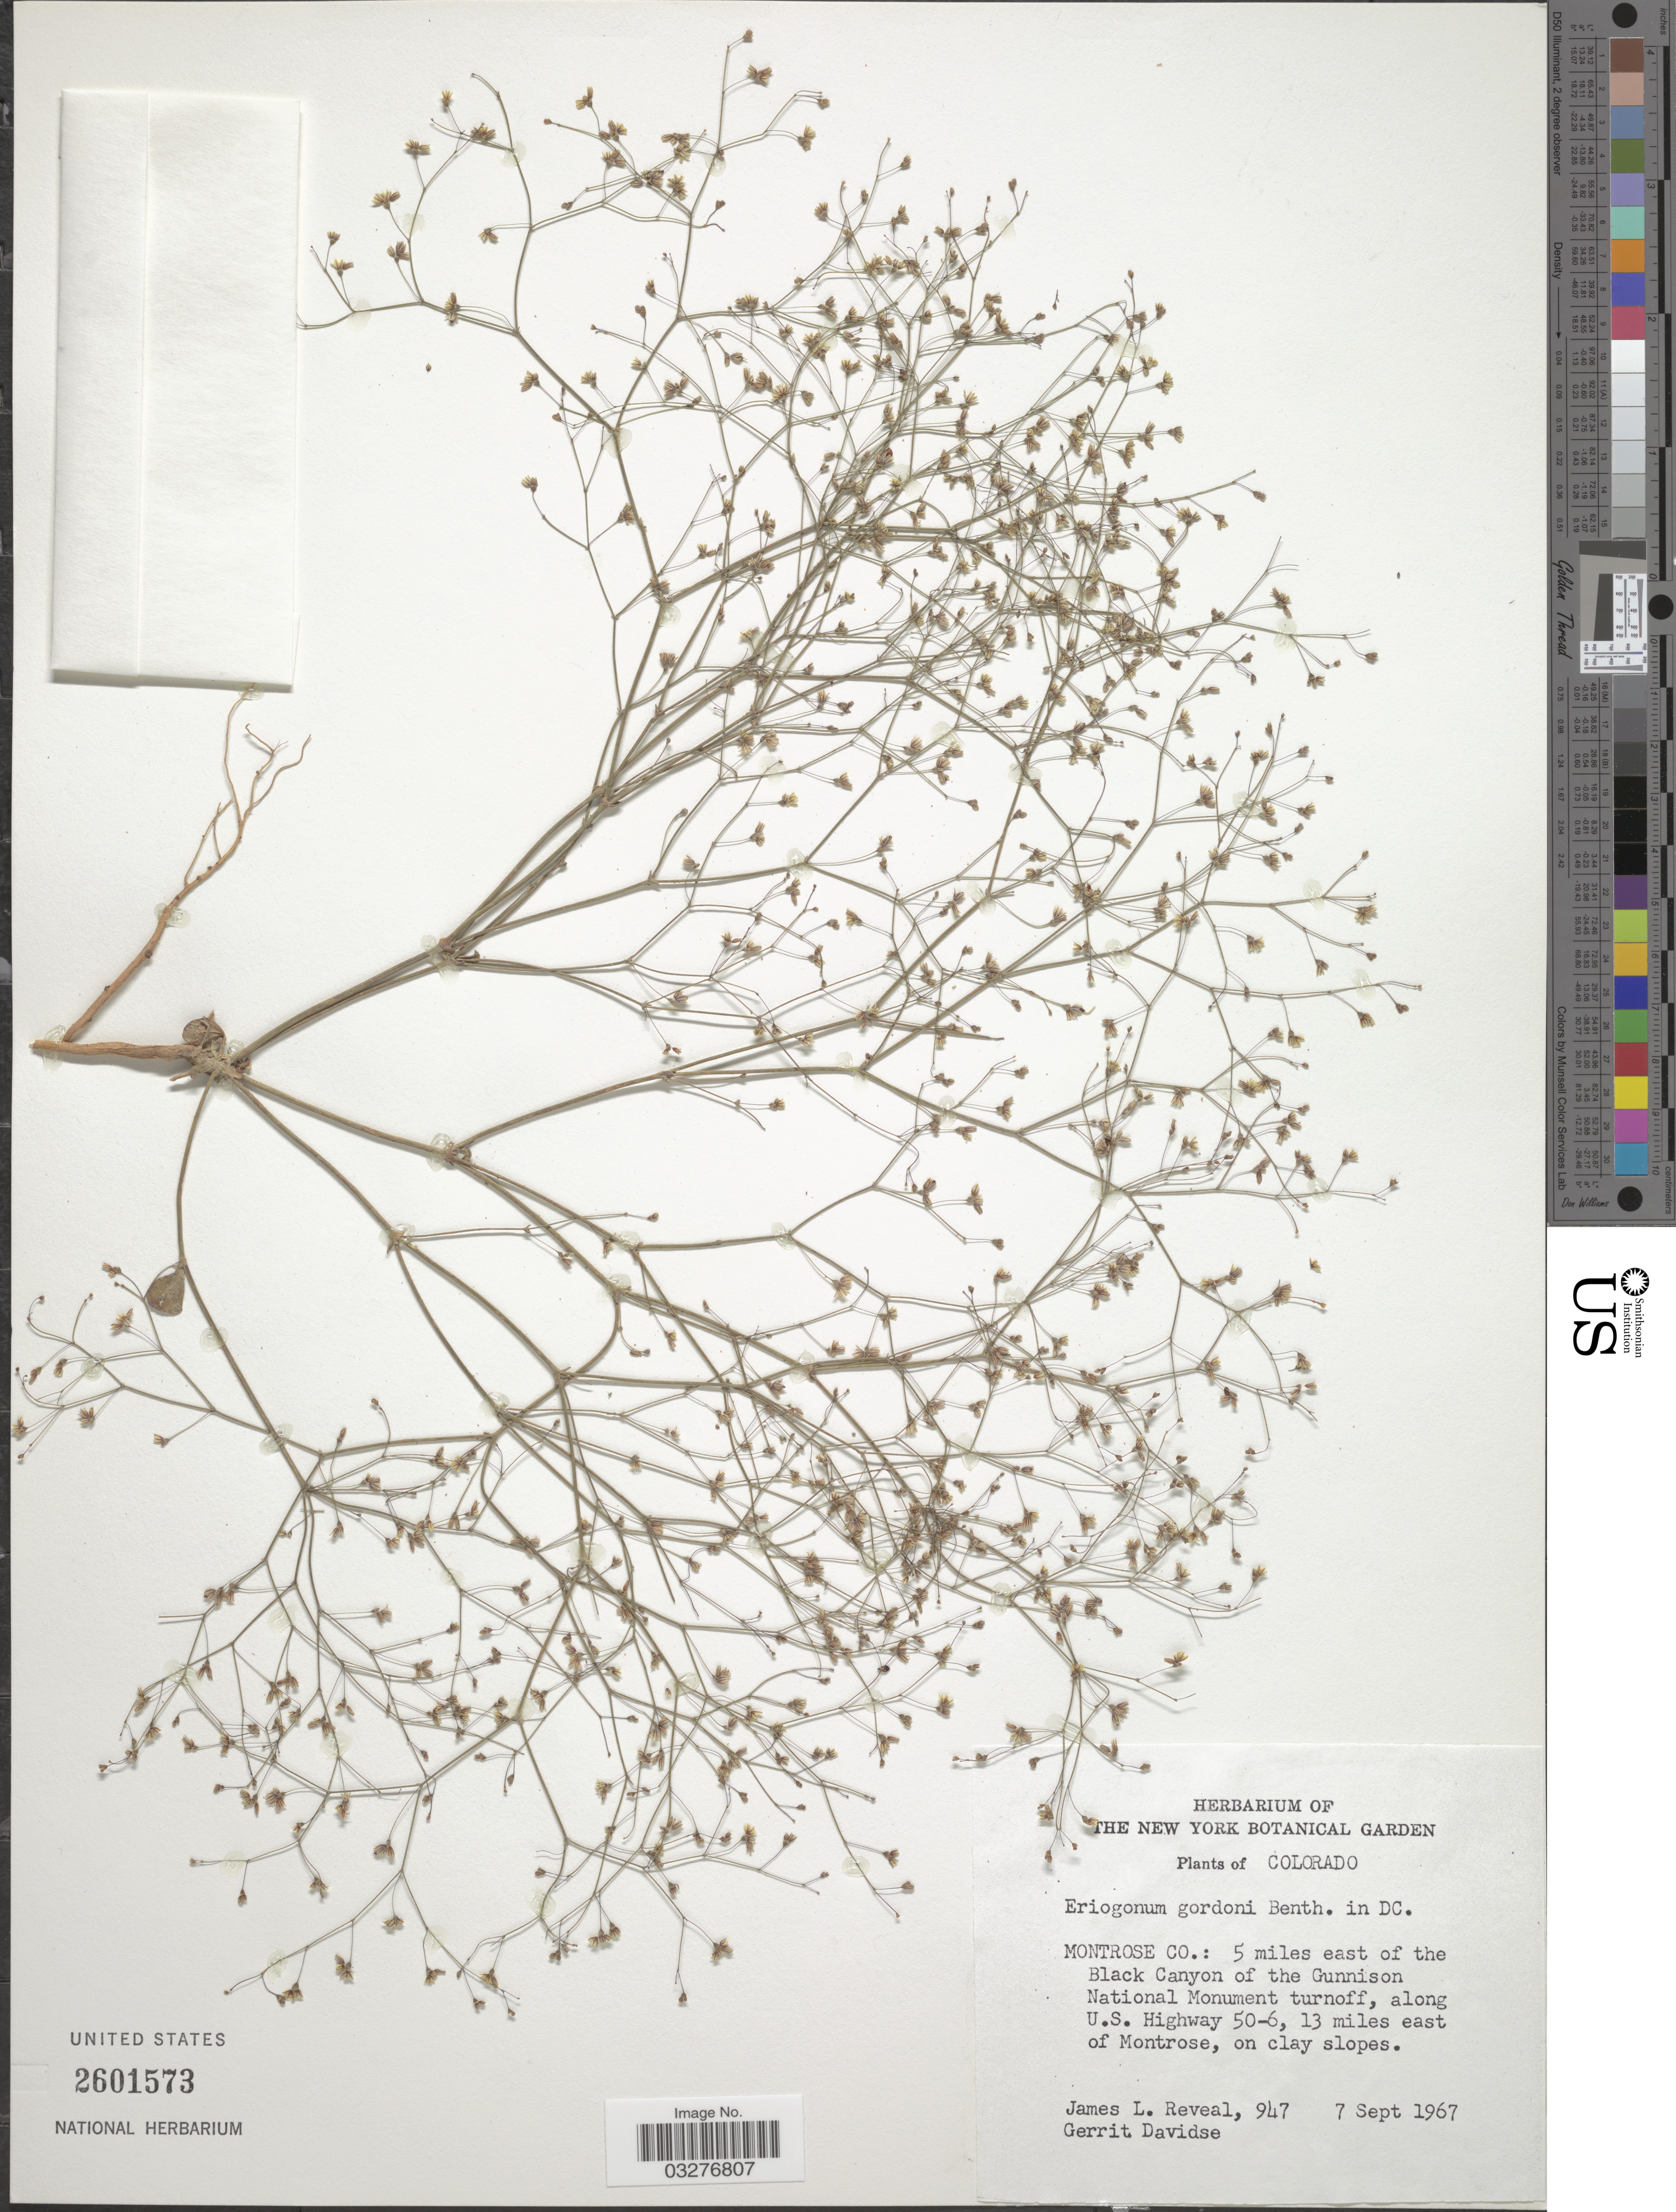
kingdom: Plantae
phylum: Tracheophyta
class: Magnoliopsida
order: Caryophyllales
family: Polygonaceae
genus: Eriogonum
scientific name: Eriogonum gordonii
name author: Benth.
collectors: J. L. Reveal & G. Davidse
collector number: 947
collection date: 1967-09-07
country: United States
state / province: Colorado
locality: Montrose Co.: 5 miles east of the Black Canyon of the Gunnison National Monument turnoff, along U.S. Highway 50-6, 13 miles east of Montrose.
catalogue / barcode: US 2601573